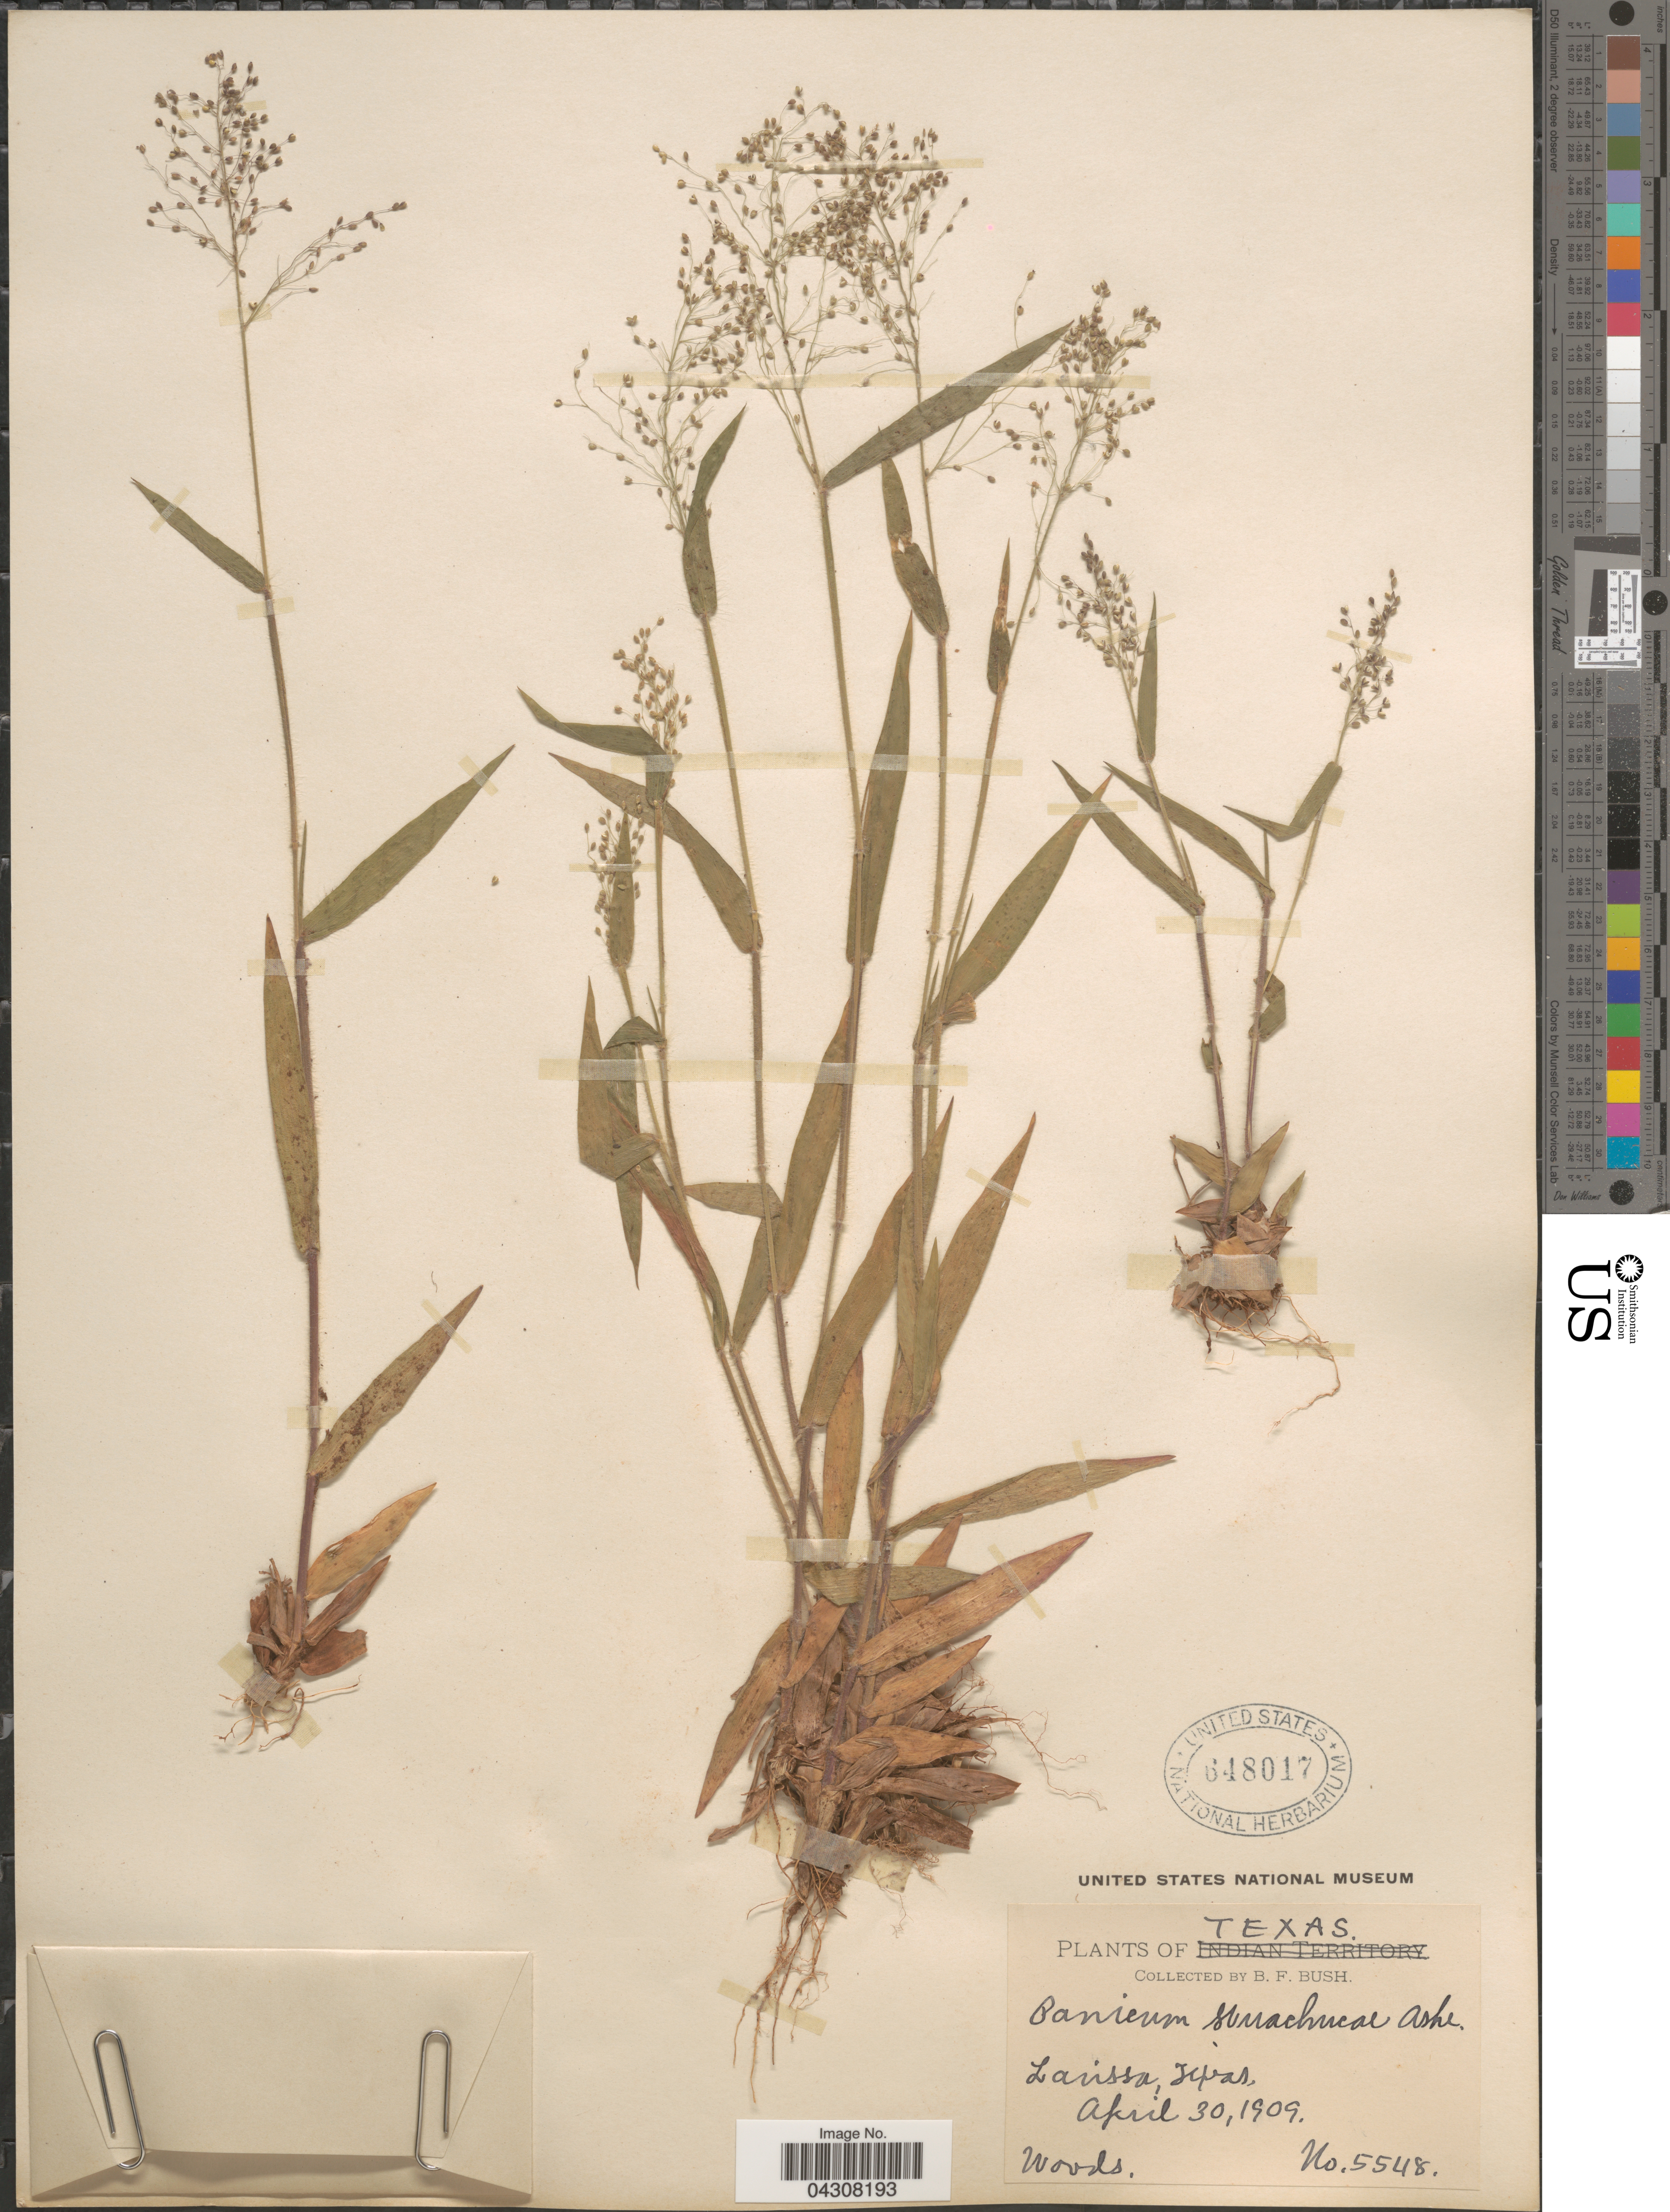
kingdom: Plantae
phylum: Tracheophyta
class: Liliopsida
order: Poales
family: Poaceae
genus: Dichanthelium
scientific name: Dichanthelium acuminatum var. acuminatum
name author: (Sw.) Gould & C.A. Clark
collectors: B. F. Bush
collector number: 5548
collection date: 1909-04-30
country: United States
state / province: Texas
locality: Larissa.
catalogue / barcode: US 648017